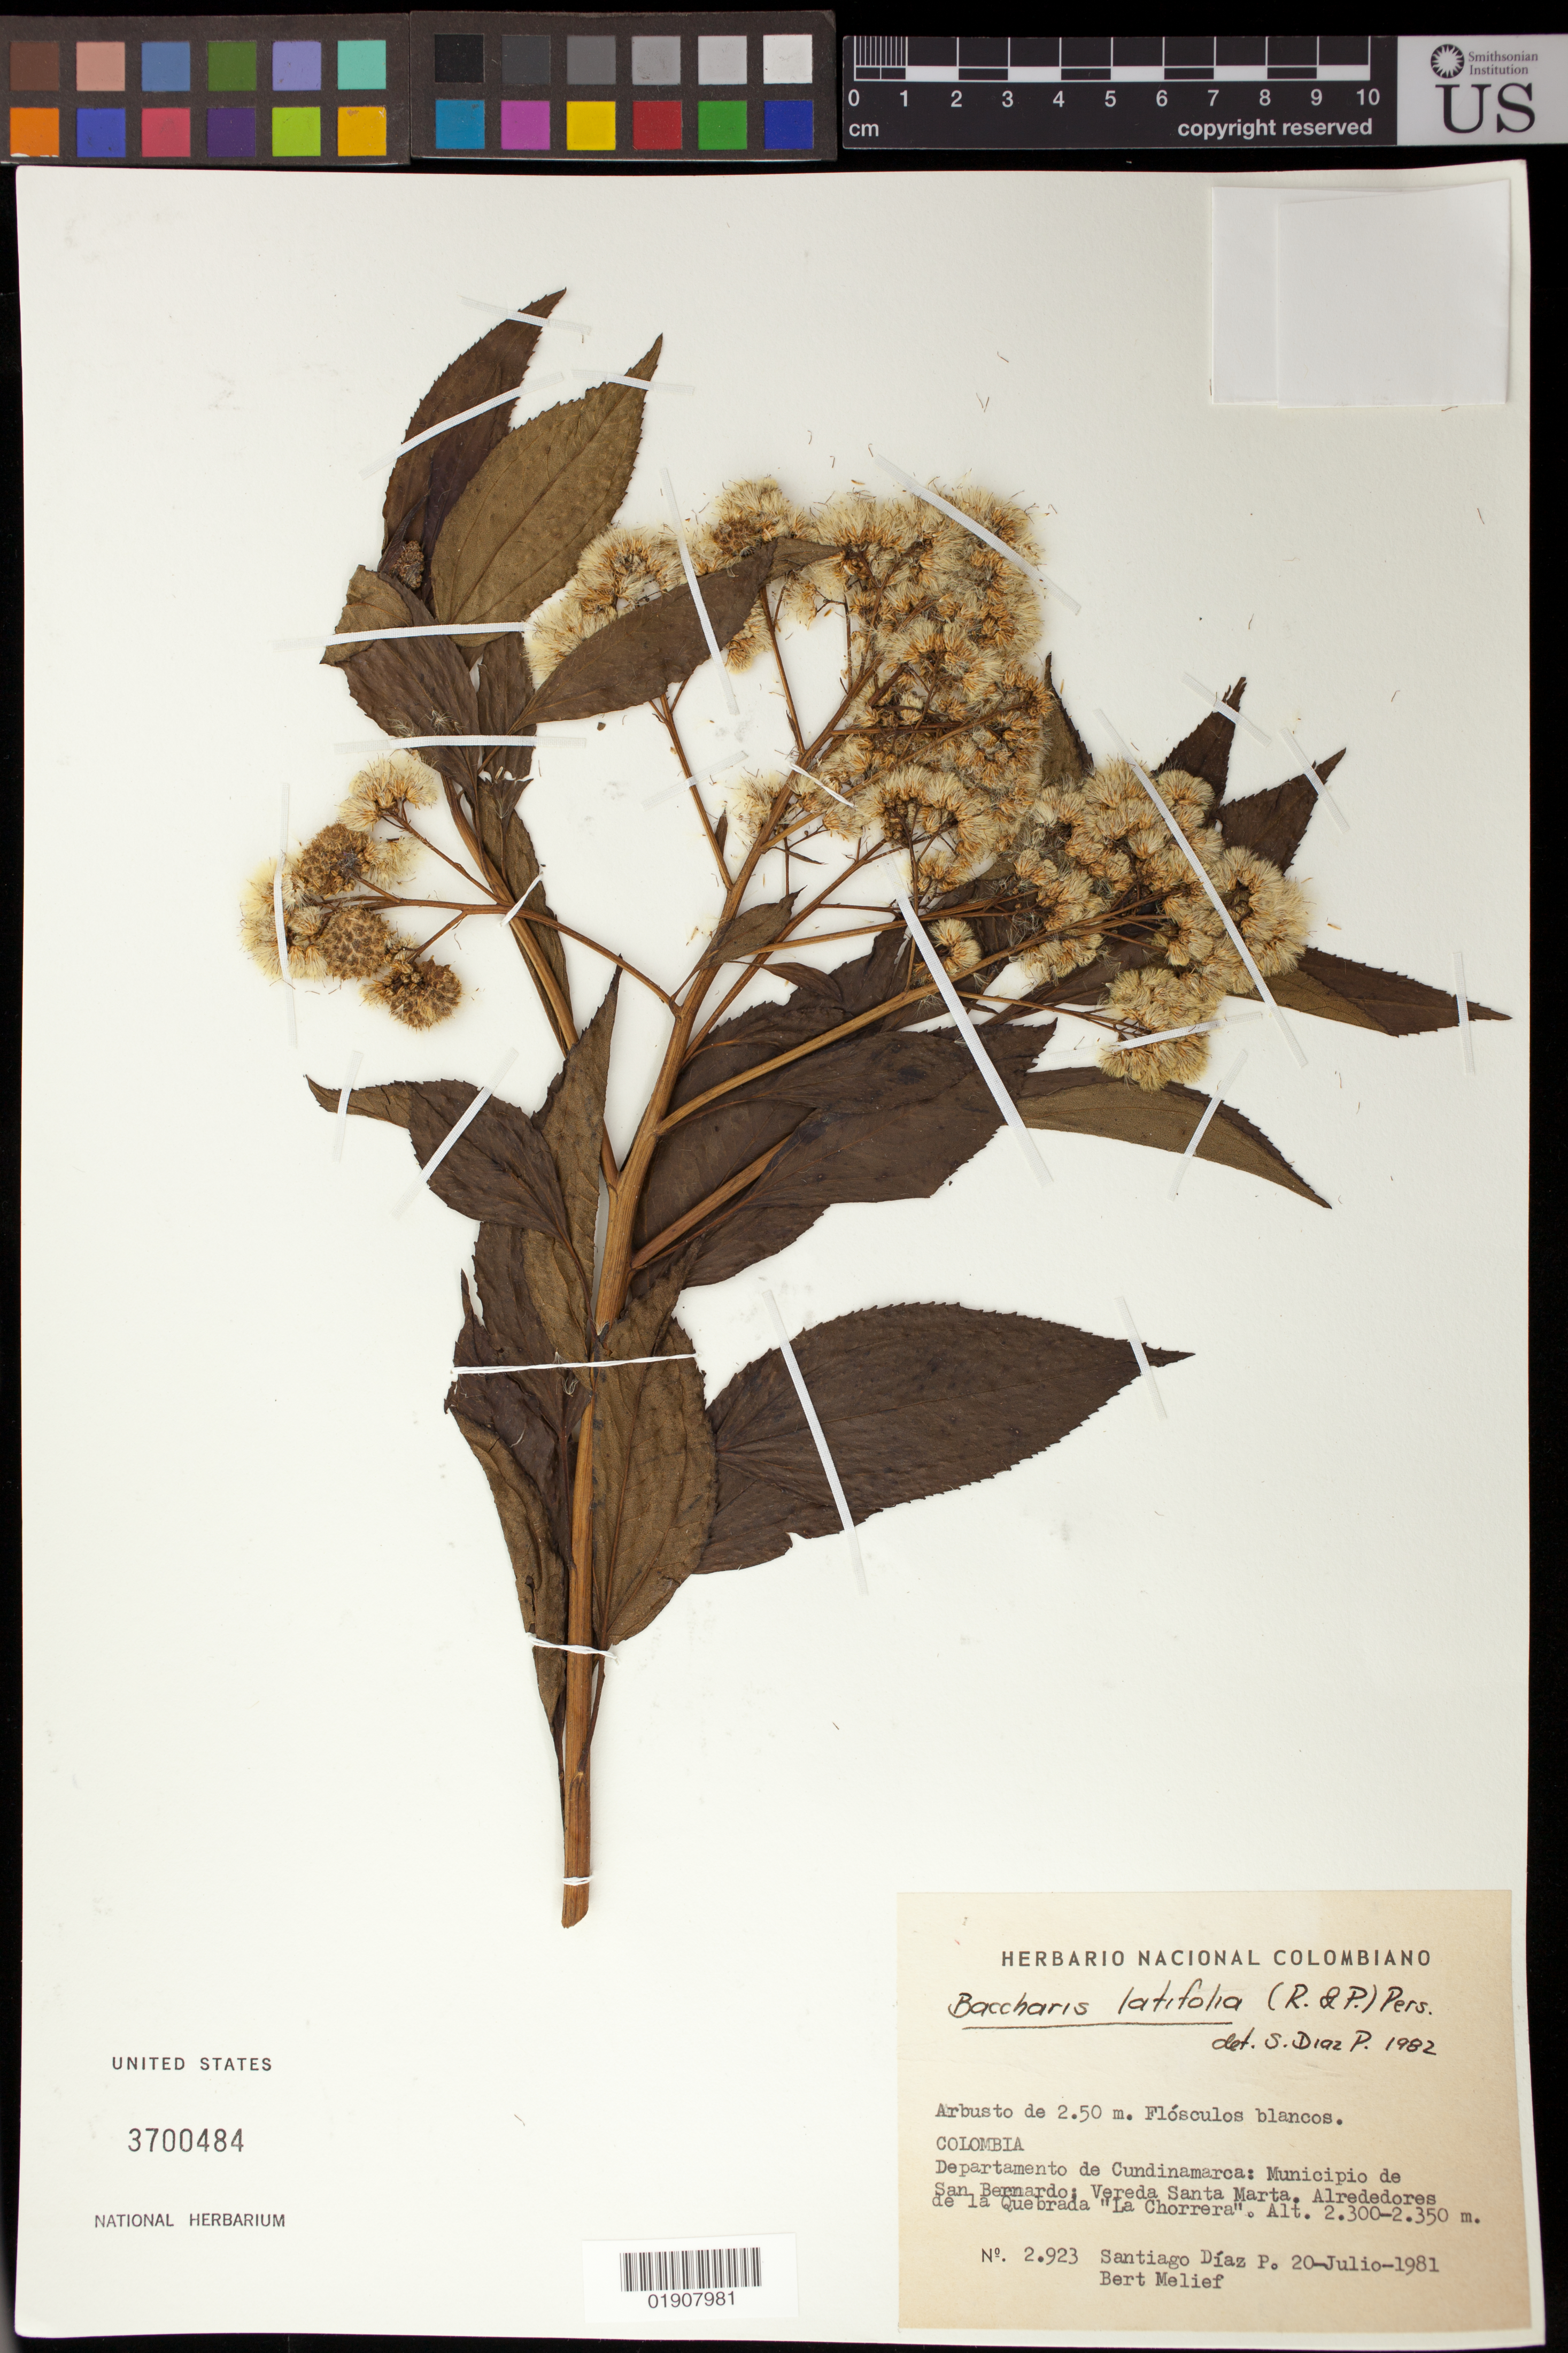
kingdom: Plantae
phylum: Tracheophyta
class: Magnoliopsida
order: Asterales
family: Asteraceae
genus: Baccharis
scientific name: Baccharis latifolia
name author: (Ruiz & Pav.) Pers.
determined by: Díaz Píedrahíta, S.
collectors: S. Díaz Píedrahíta & B. Melief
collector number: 2923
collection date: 1981-07-20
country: Colombia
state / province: Cundinamarca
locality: Municipio de San Bernardo, Vereda Santa Marta, alrededores de la Laguna La Chorrera.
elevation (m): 2300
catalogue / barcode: US 3700484